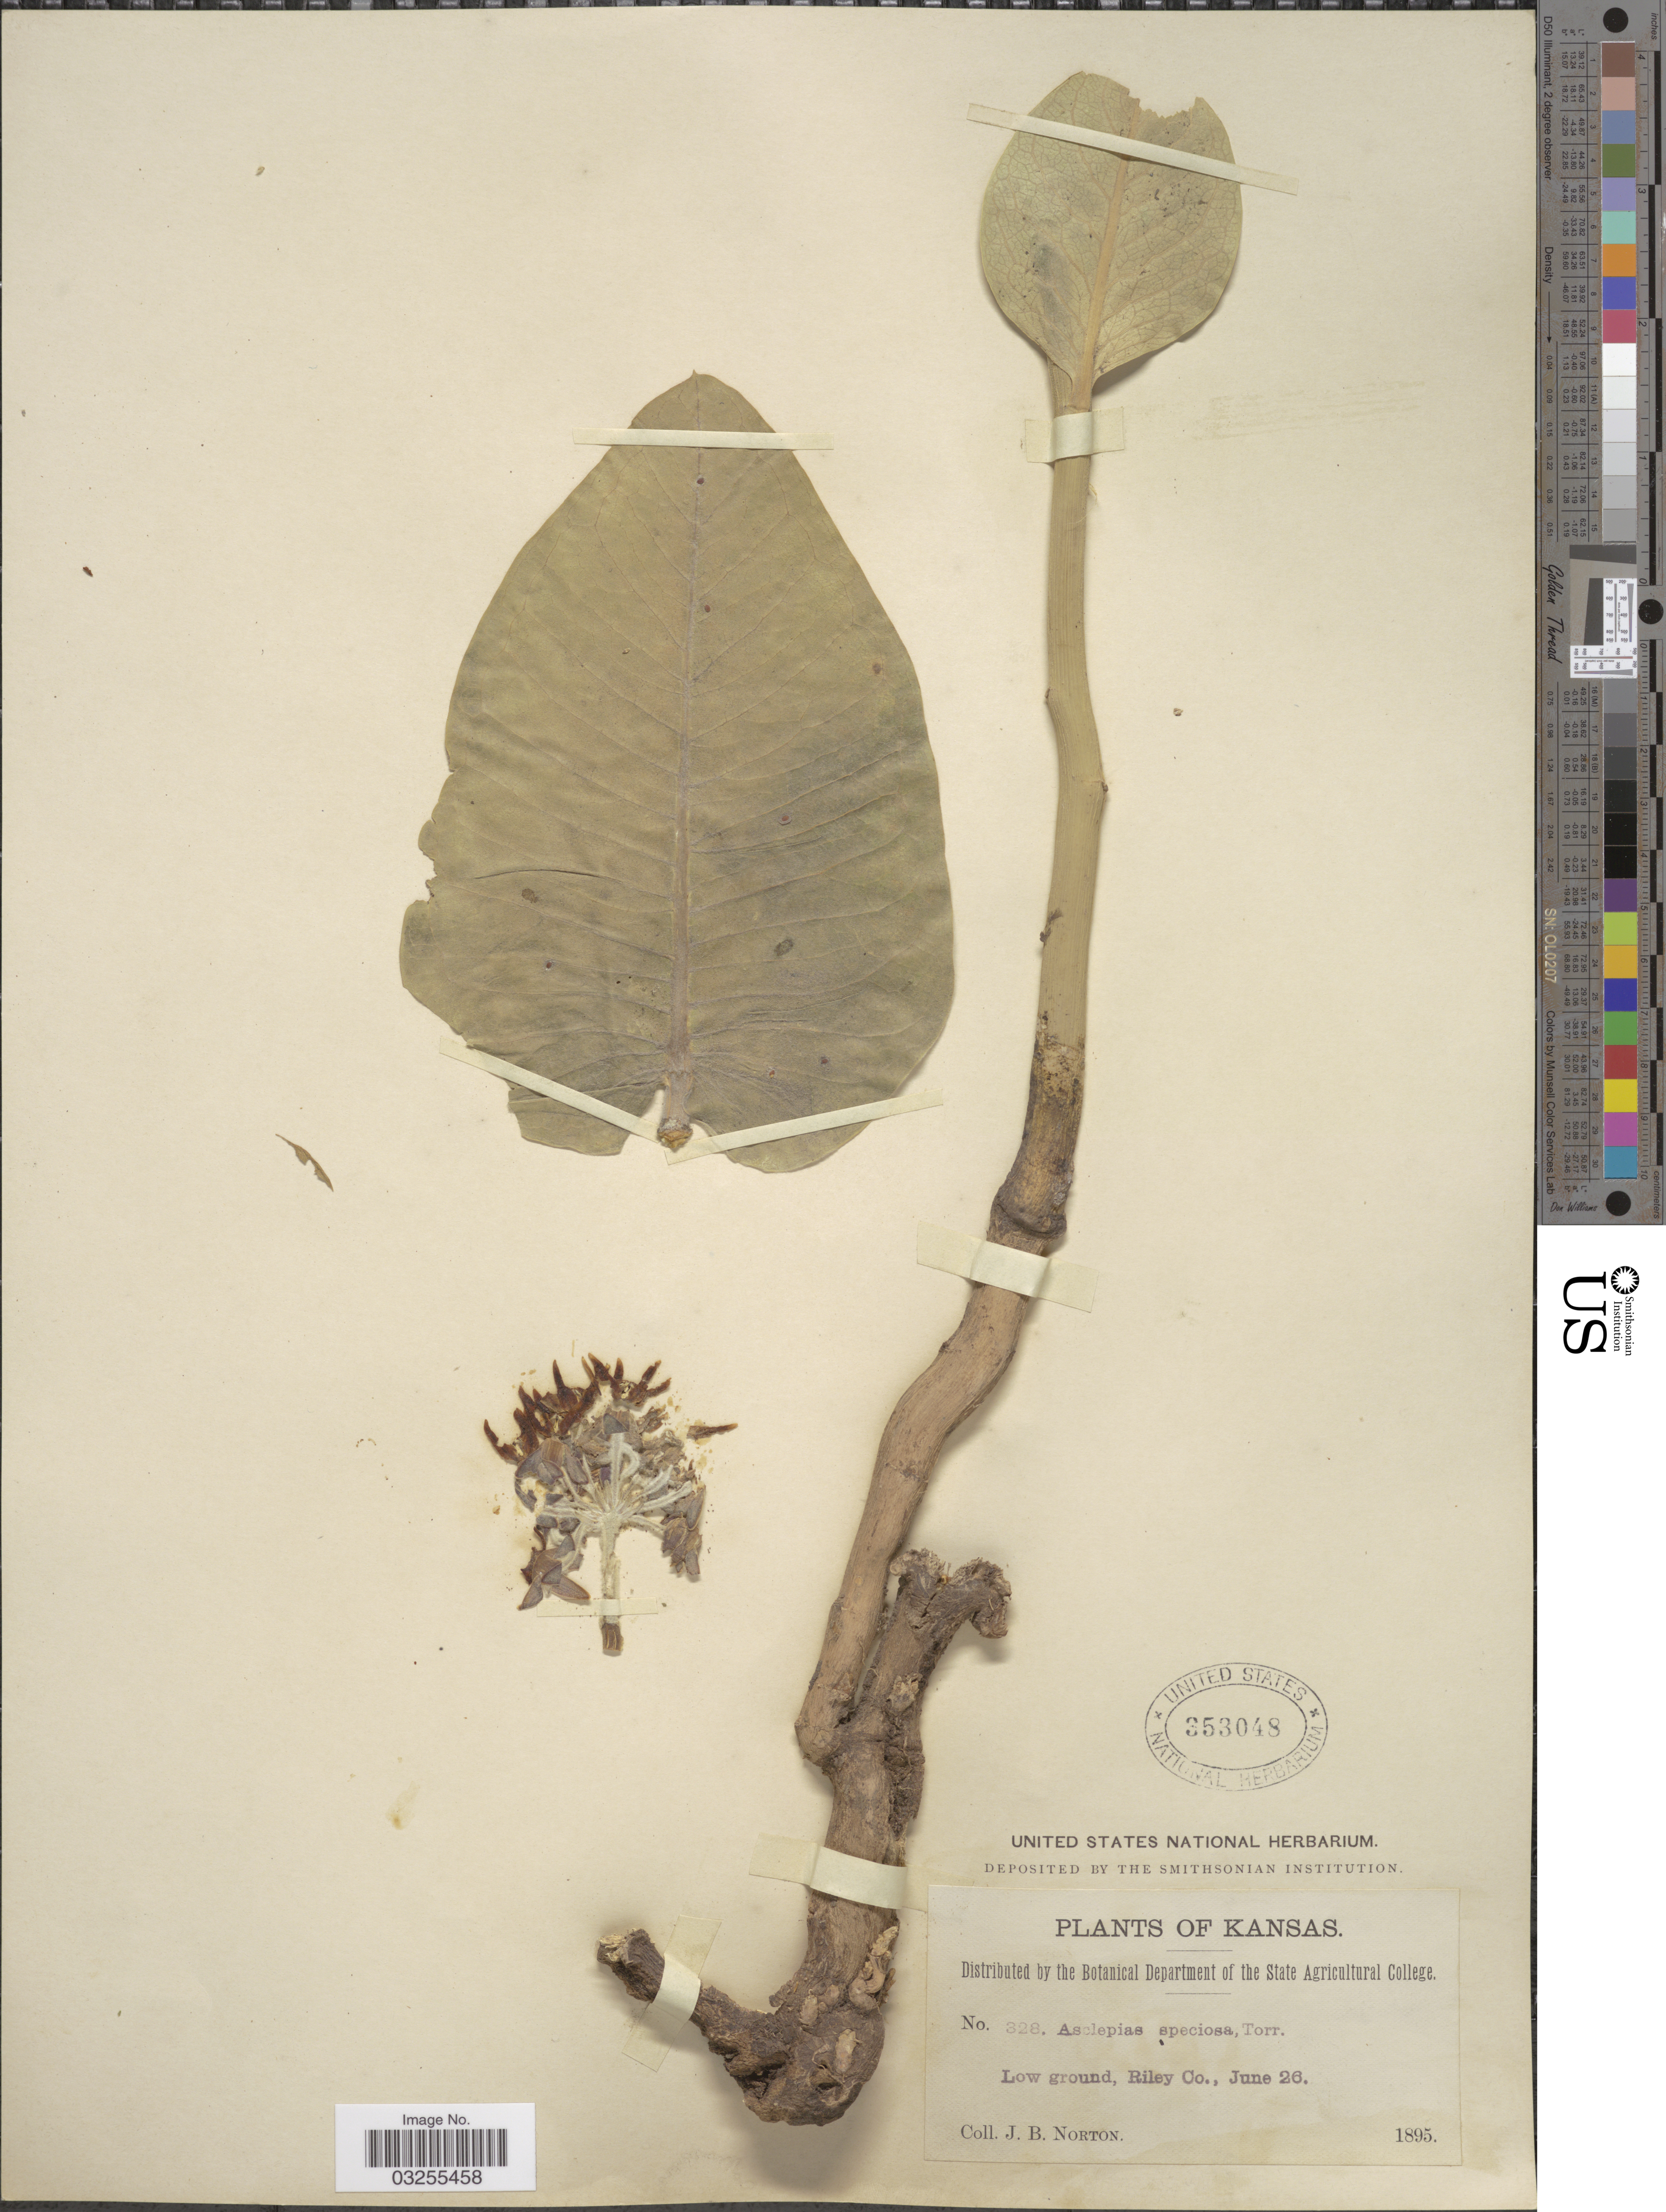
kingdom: Plantae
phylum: Tracheophyta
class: Magnoliopsida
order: Gentianales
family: Apocynaceae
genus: Asclepias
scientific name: Asclepias speciosa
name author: Torr.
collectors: J. B. Norton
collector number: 328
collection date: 1895-06-26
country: United States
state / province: Kansas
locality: Low ground, Riley Co.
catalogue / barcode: US 353048